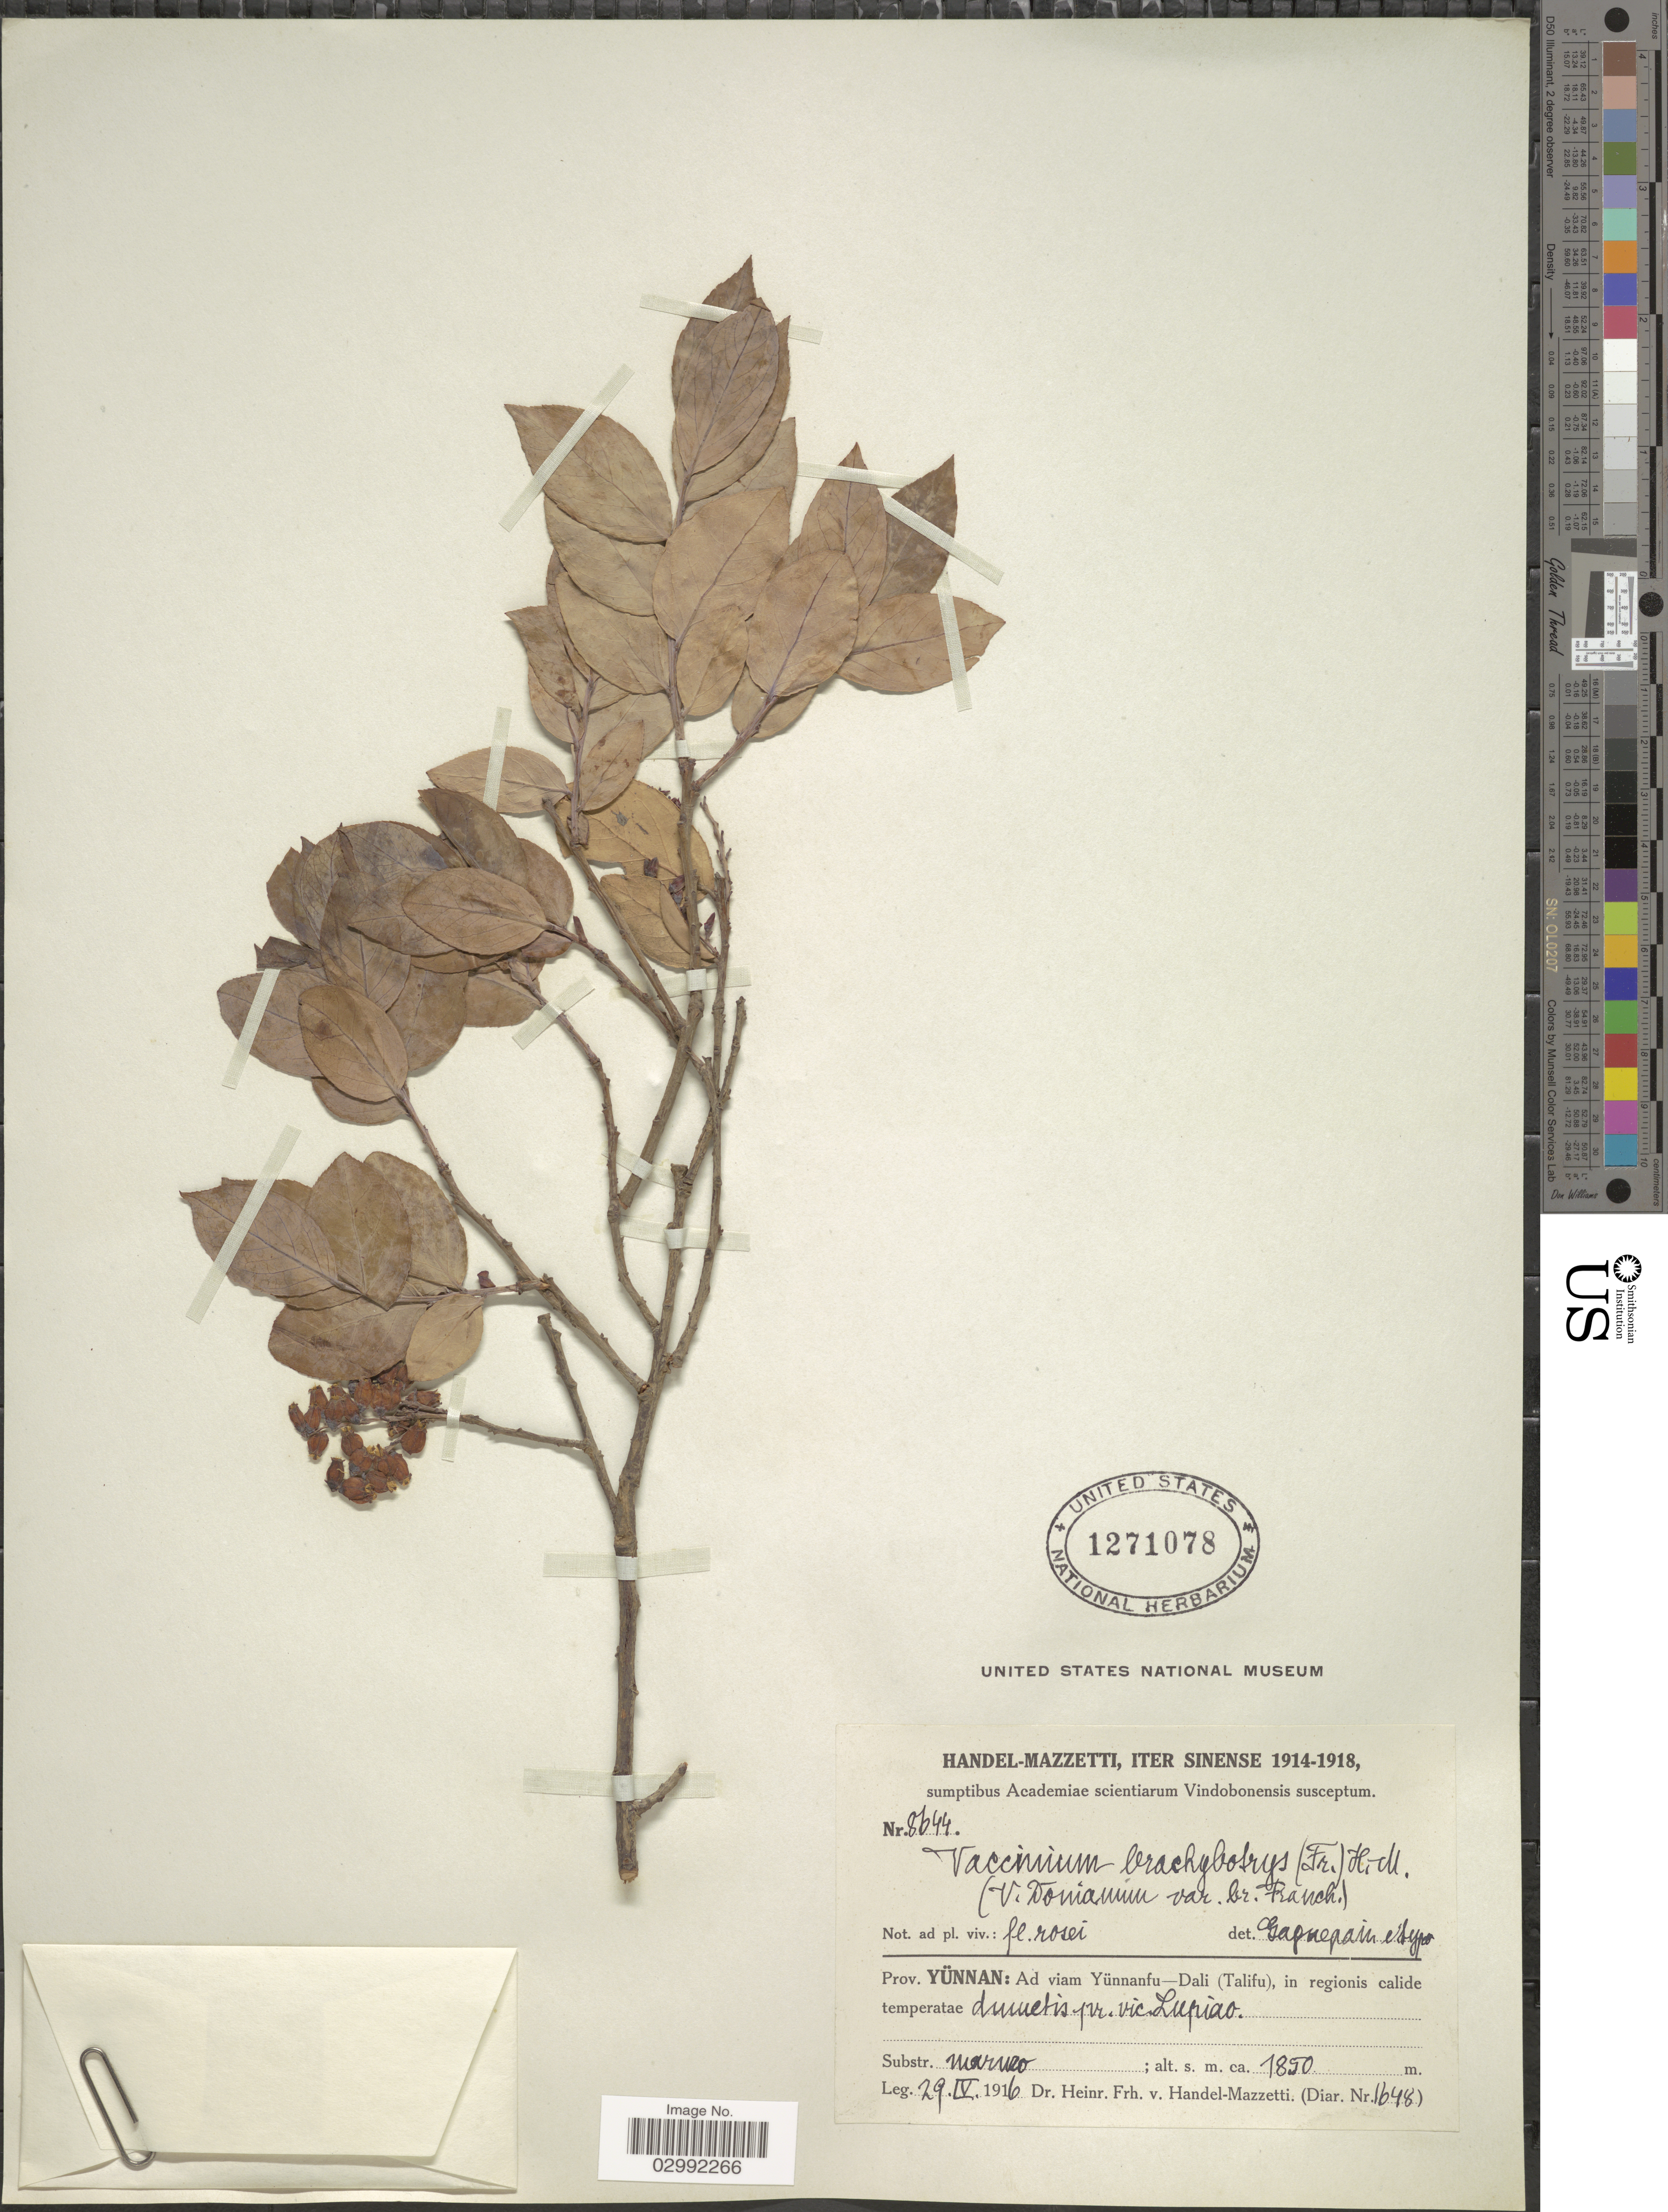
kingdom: Plantae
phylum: Tracheophyta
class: Magnoliopsida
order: Ericales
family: Ericaceae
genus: Vaccinium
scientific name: Vaccinium sprengelii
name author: (G. Don) Sleumer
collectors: H. Handel-Mazzetti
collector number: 8644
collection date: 1916-04-29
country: China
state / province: Yunnan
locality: Ad viam Yünnanfu-Dali (Talifu), in regionis calide temperatae dumetis pr. vic. Lupiao. Iter Sinense.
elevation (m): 1850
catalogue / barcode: US 1271078